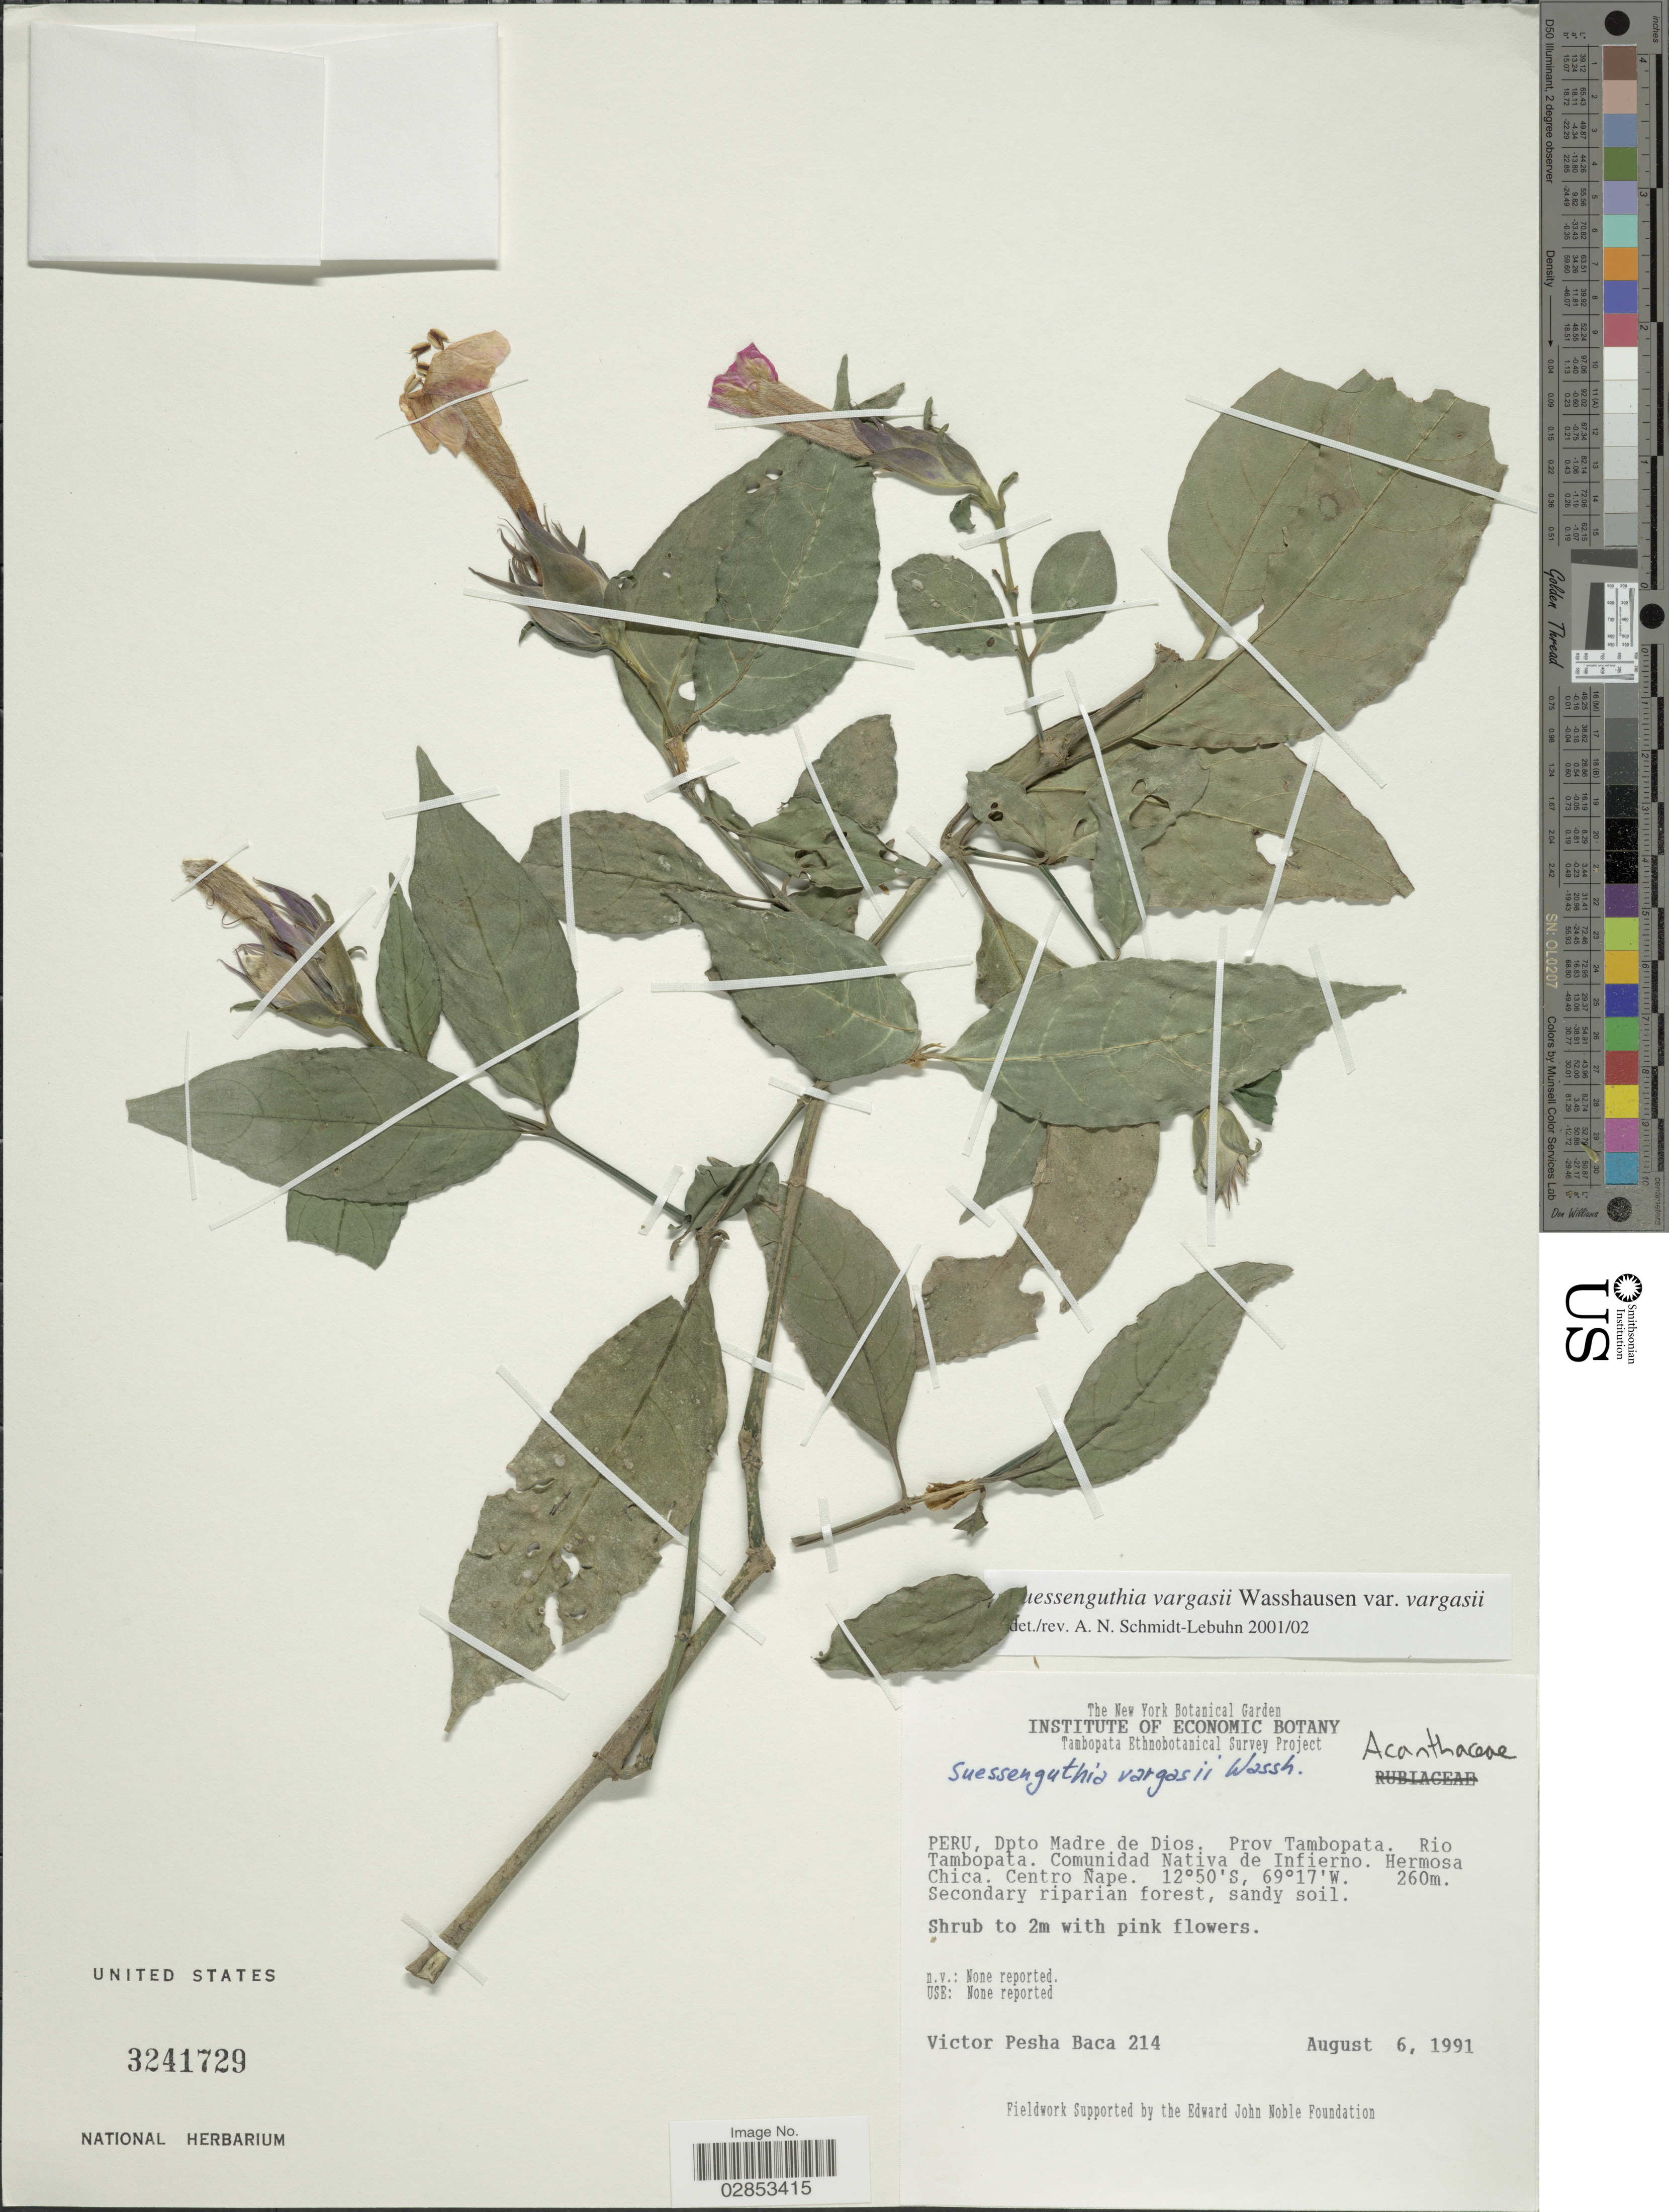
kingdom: Plantae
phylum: Tracheophyta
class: Magnoliopsida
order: Lamiales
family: Acanthaceae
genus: Suessenguthia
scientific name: Suessenguthia vargasii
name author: Wassh.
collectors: V. Pesha Baca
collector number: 214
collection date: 1991-08-06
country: Peru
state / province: Madre de Dios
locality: Dpto Madre de Dios. Prov. Tambopata. Rio Tambopata. Comunidad Nativa de Infierno. Hermosa Chica. Centro Ñape.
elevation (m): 260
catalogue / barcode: US 3241729